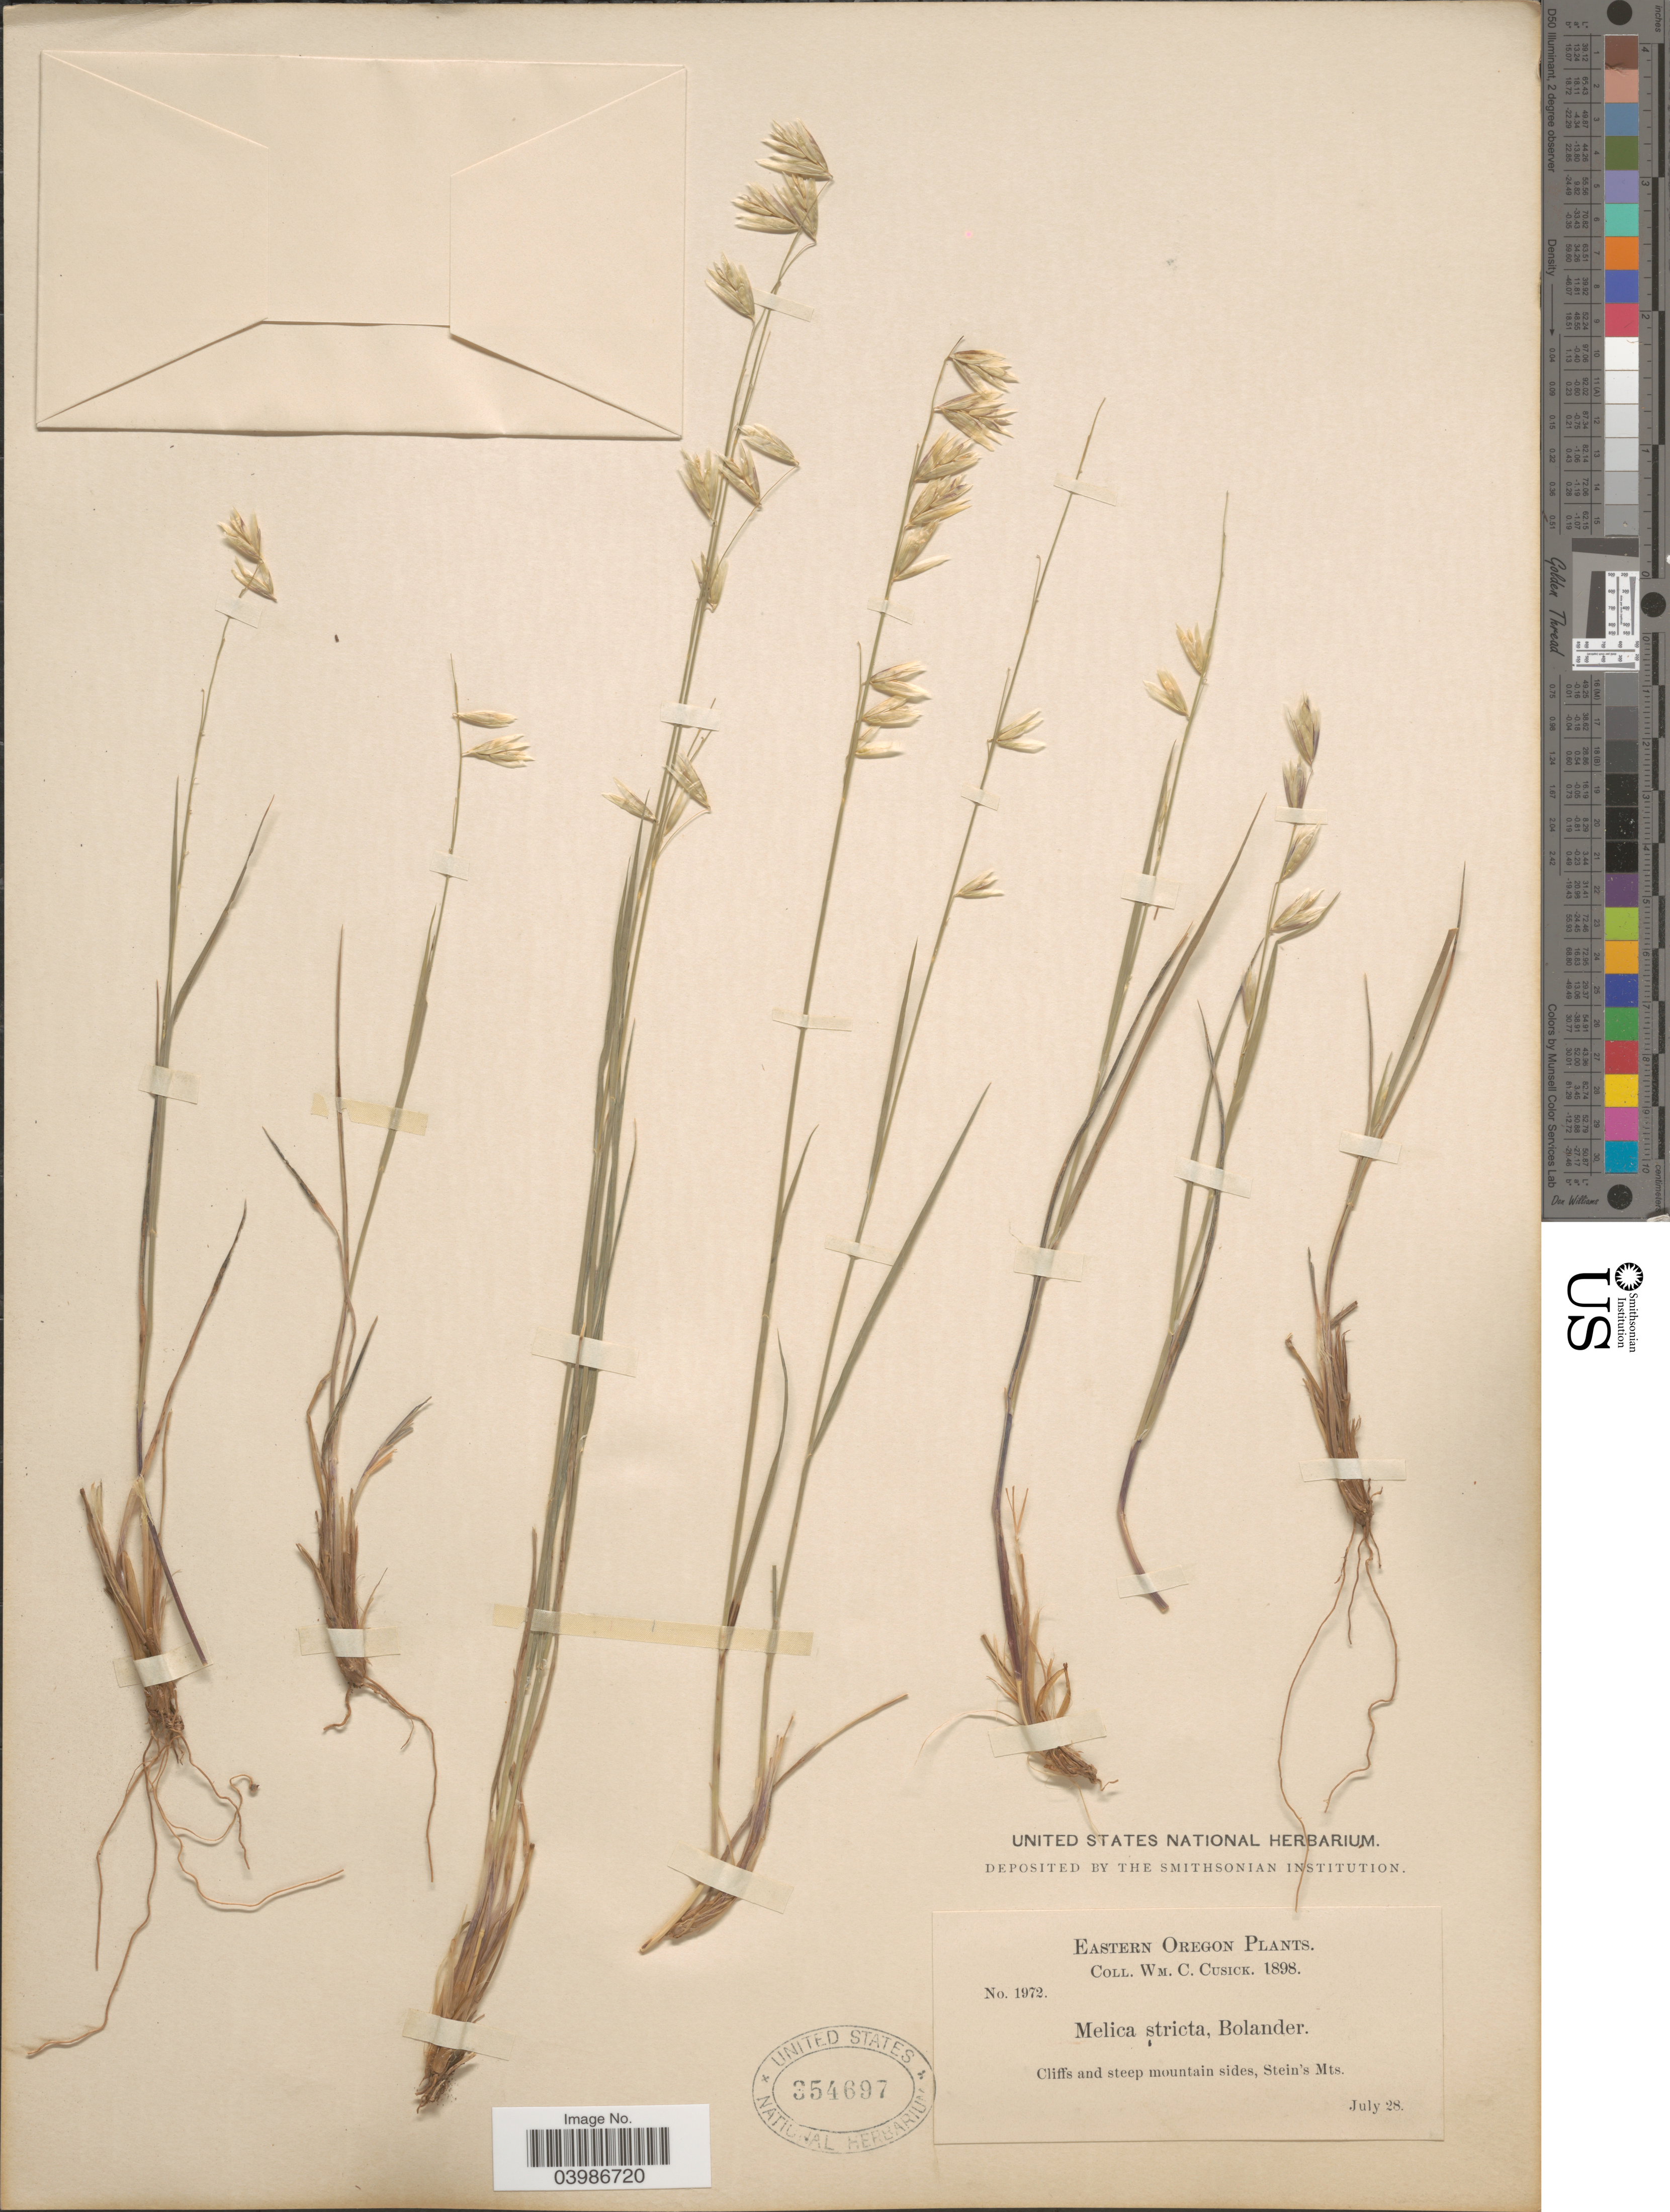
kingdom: Plantae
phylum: Tracheophyta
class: Liliopsida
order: Poales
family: Poaceae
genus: Melica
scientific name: Melica stricta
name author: Bol.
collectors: W. C. Cusick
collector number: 1972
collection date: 1898-07-28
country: United States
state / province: Oregon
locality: Eastern Oregon. Cliffs and steep mountain sides, Stein's Mts.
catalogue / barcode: US 354697